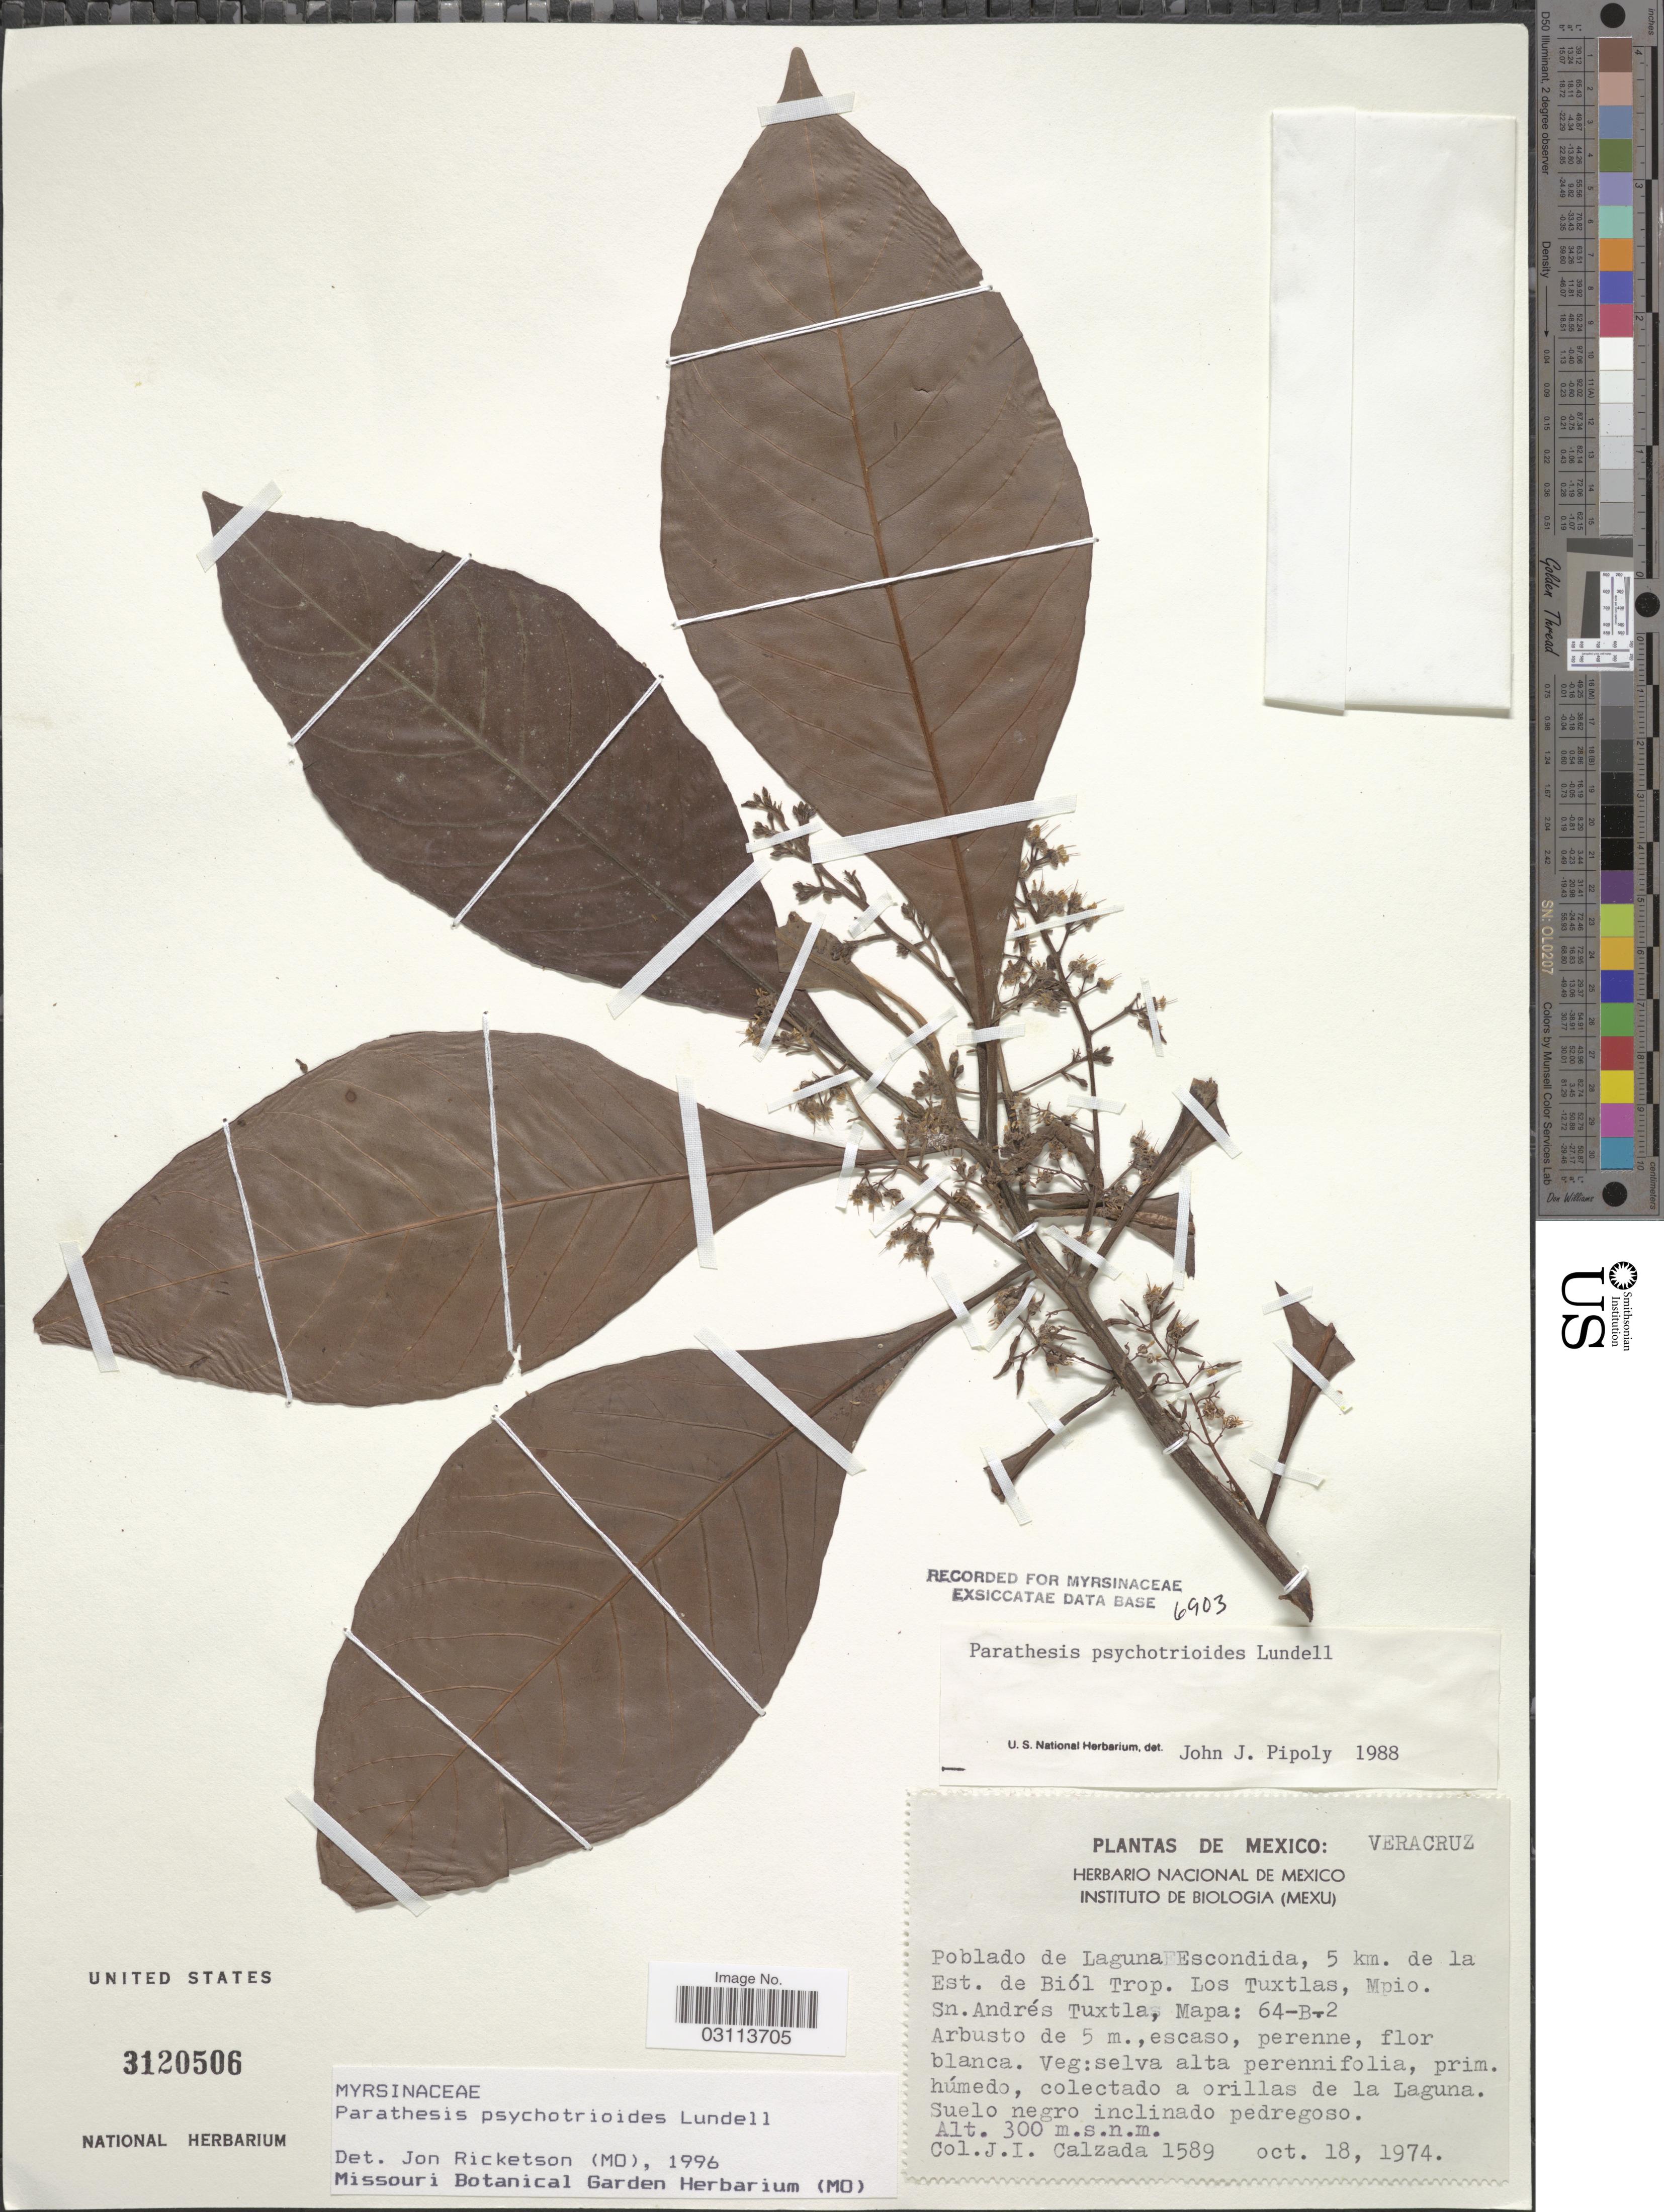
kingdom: Plantae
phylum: Tracheophyta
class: Magnoliopsida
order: Ericales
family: Primulaceae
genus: Parathesis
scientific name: Parathesis psychotrioides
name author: Lundell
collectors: J. I. Calzada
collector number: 1589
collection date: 1974-10-18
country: Mexico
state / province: Veracruz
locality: Poblado de Laguna Escondida, 5 km. de la Est. de Biól. Trop. Los Tuxtlas, Mpio. Sn. Andrés Tuxtla, Mapa 64-B-2.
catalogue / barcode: US 3120506